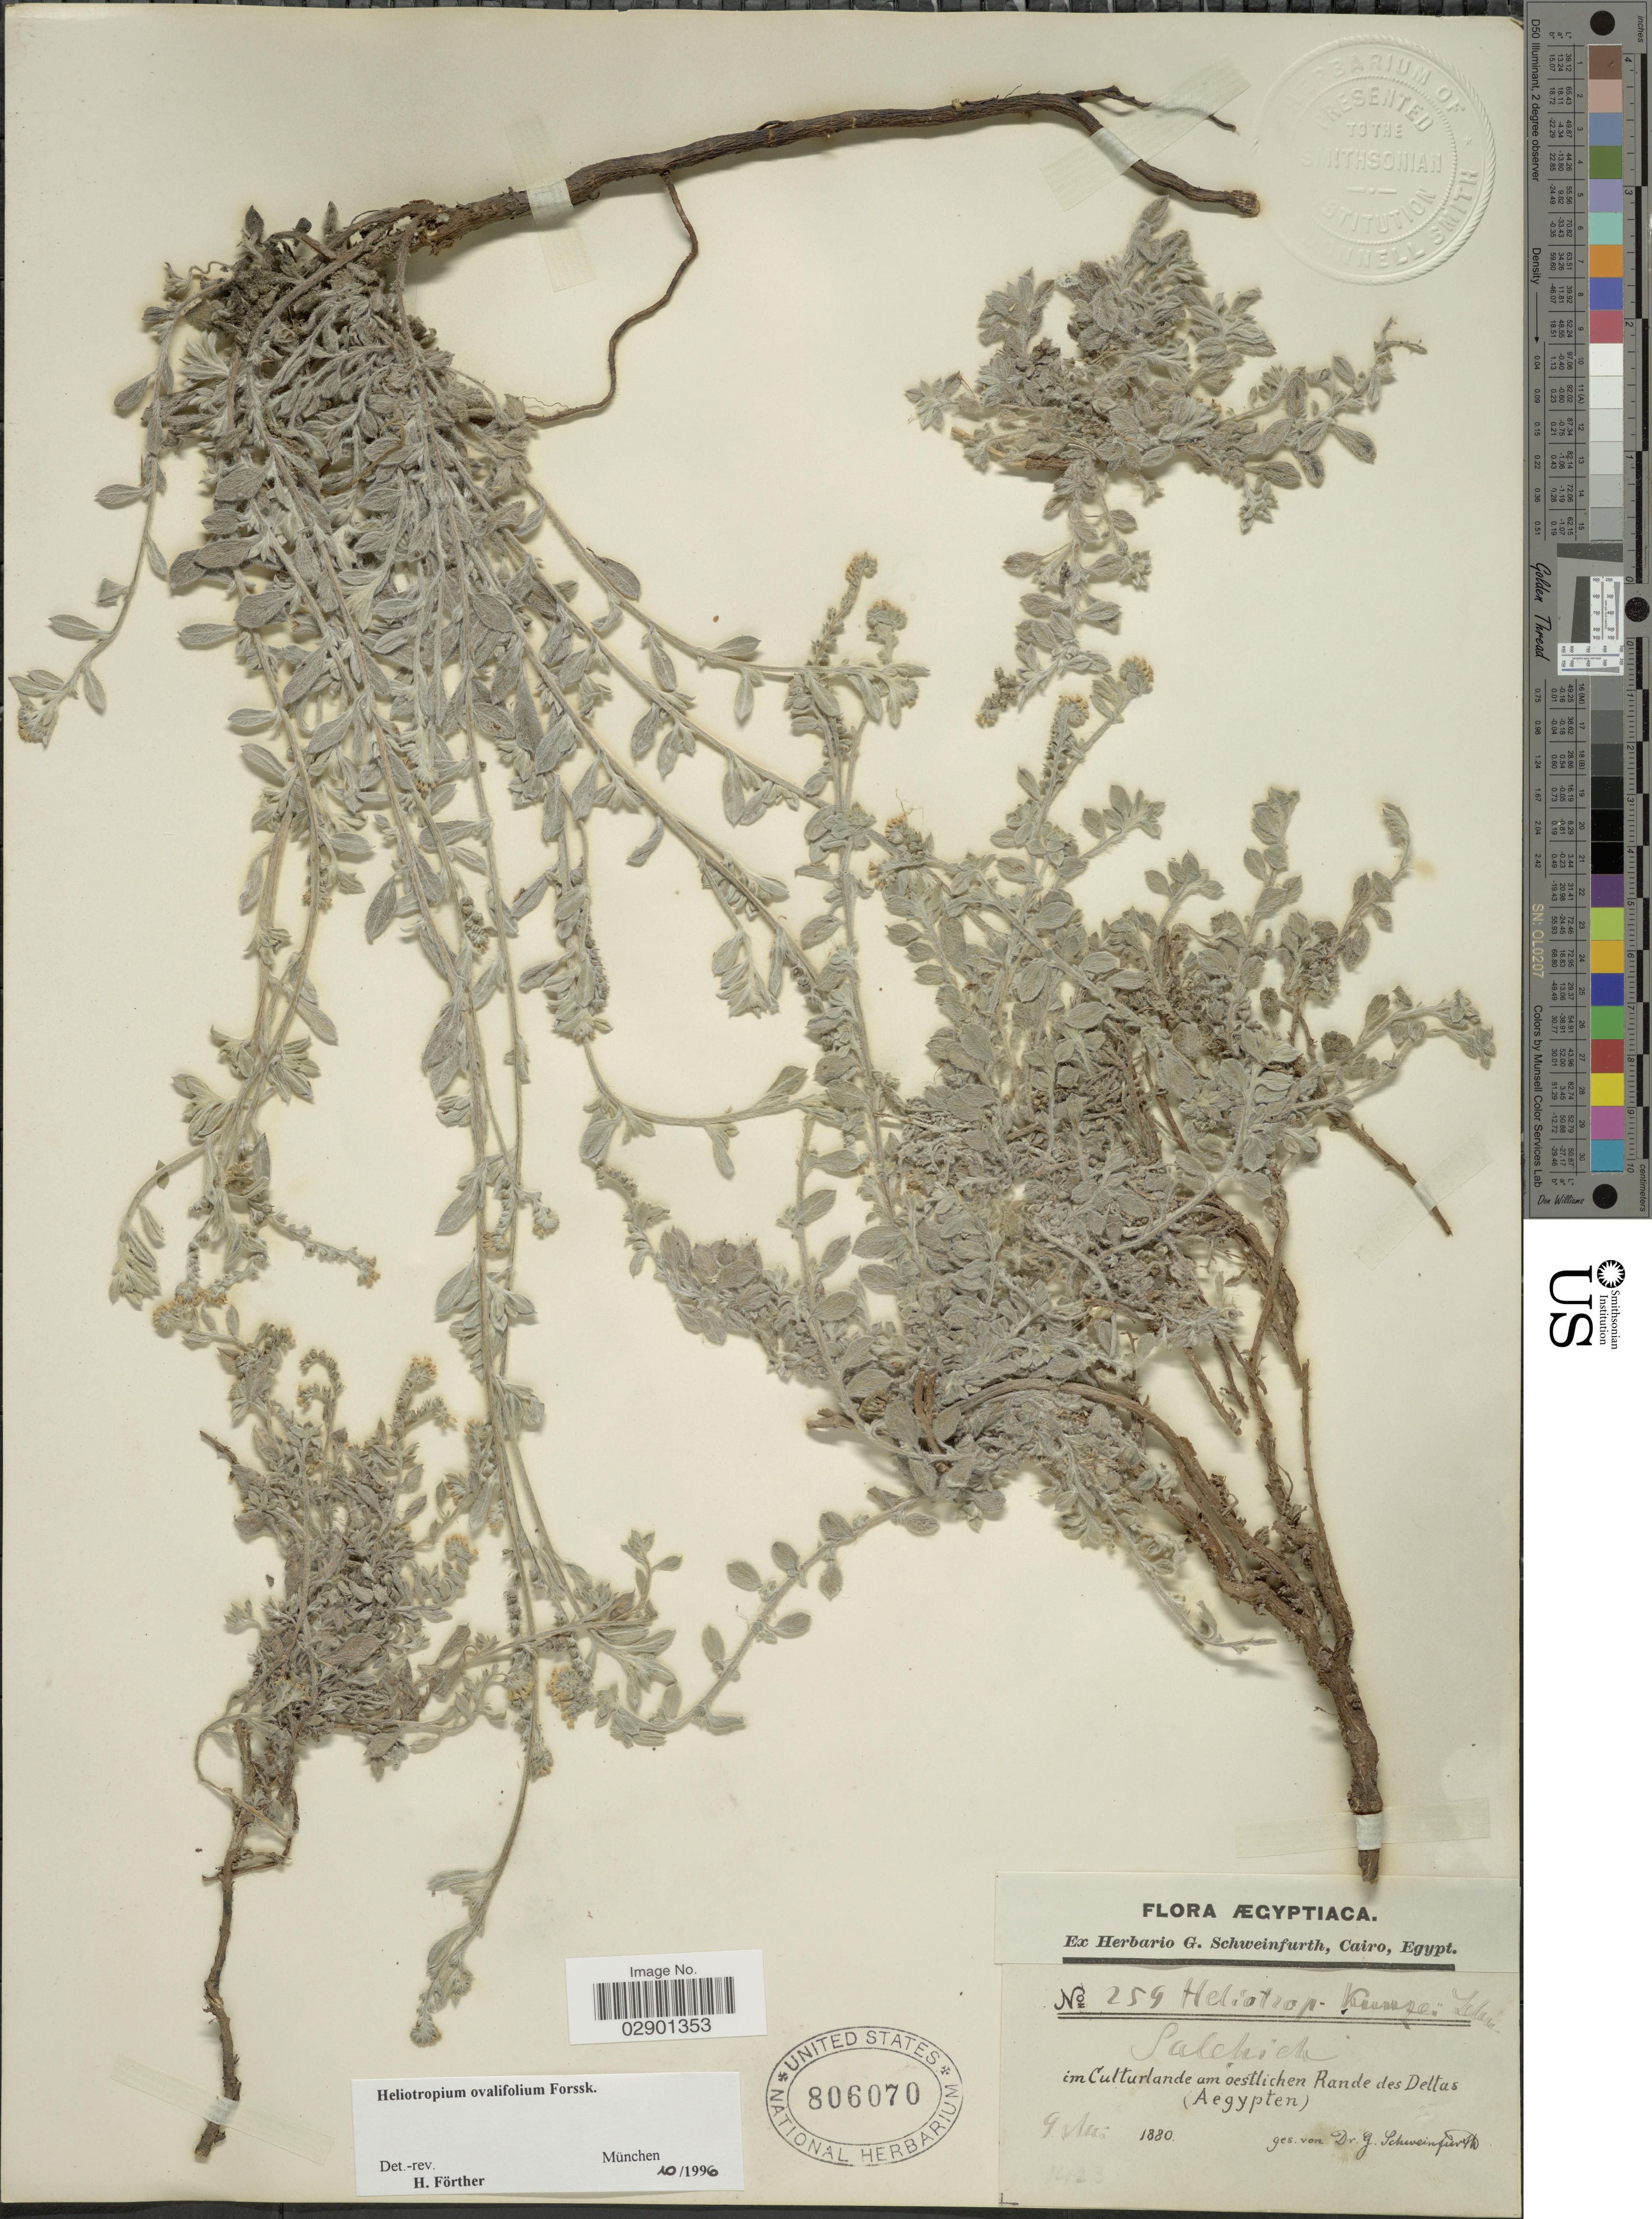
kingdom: Plantae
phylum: Tracheophyta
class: Magnoliopsida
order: Boraginales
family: Heliotropiaceae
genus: Heliotropium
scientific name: Heliotropium ovalifolium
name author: Forssk.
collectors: G. A. Schweinfurth (herbarium)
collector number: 259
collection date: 1880-05-09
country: Egypt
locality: Im Culturlande am oestlichen Rande des Deltas (Aegypten).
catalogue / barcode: US 806070